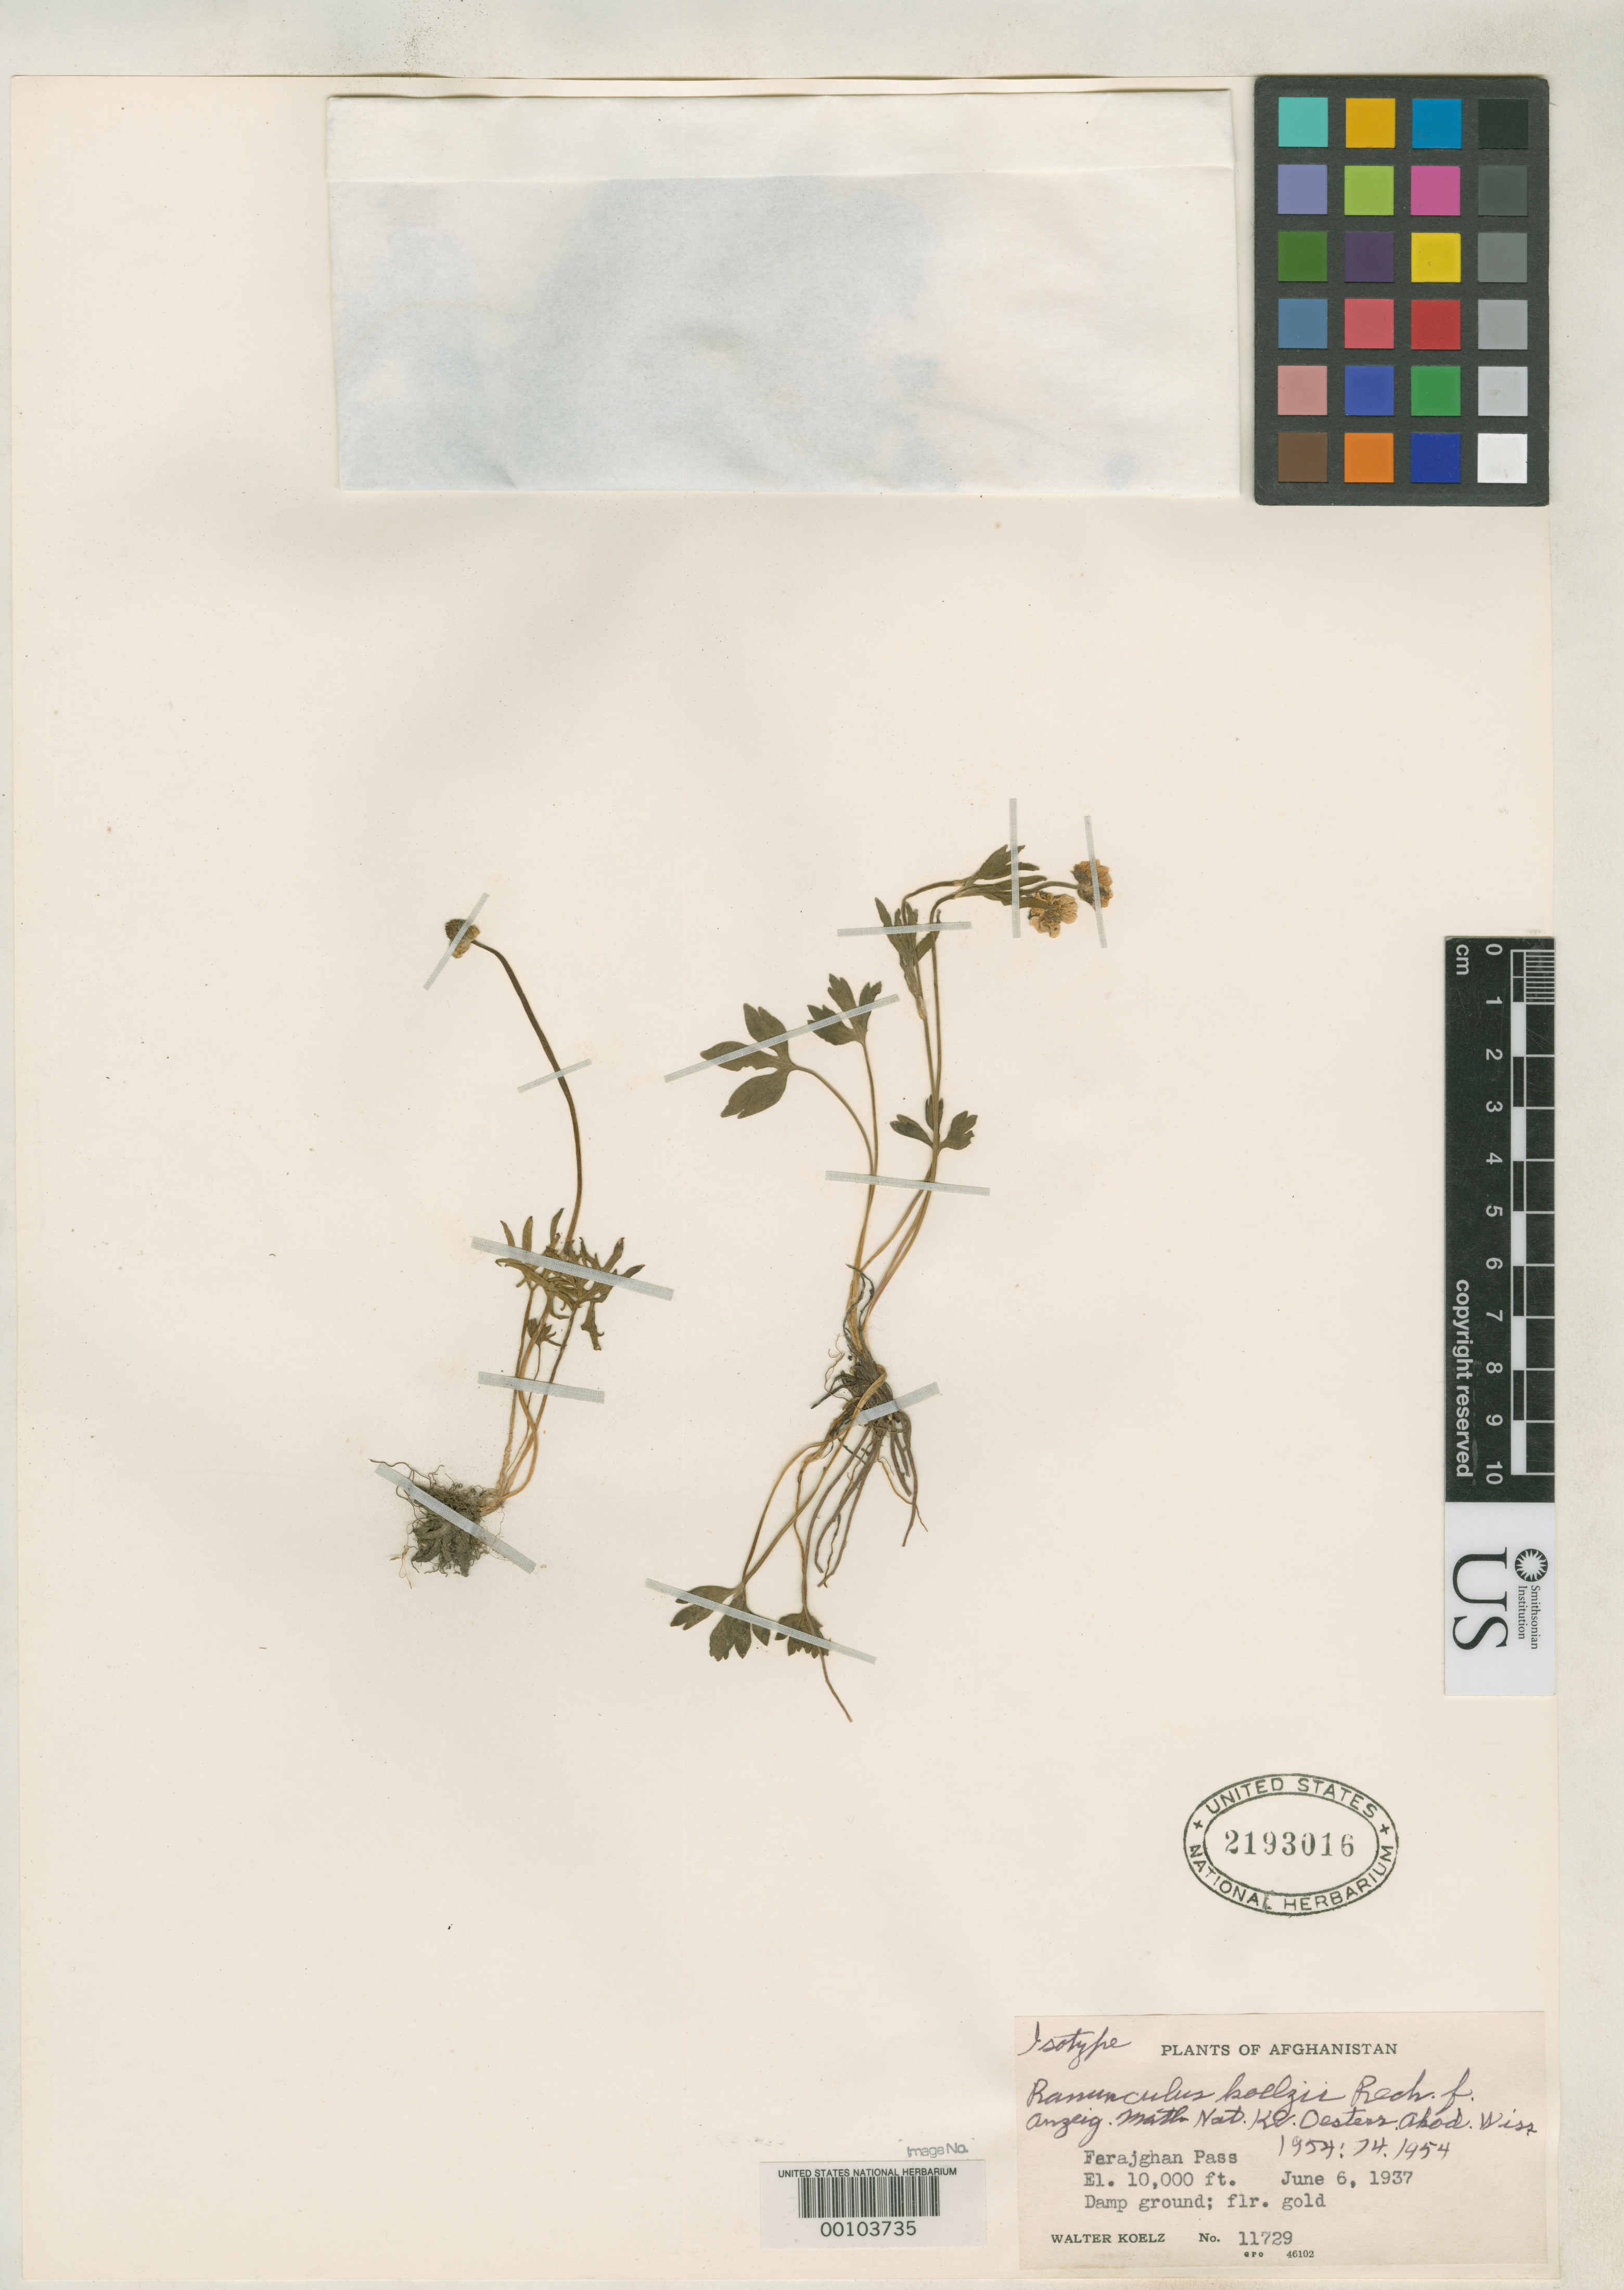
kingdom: Plantae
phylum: Tracheophyta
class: Magnoliopsida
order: Ranunculales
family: Ranunculaceae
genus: Ranunculus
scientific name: Ranunculus koelzii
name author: Rech. f.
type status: Isotype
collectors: W. N. Koelz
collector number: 11729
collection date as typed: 06 Jun 1937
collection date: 1937-06-06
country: Afghanistan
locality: Ferajghan Pass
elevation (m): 3048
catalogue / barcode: US 2193016